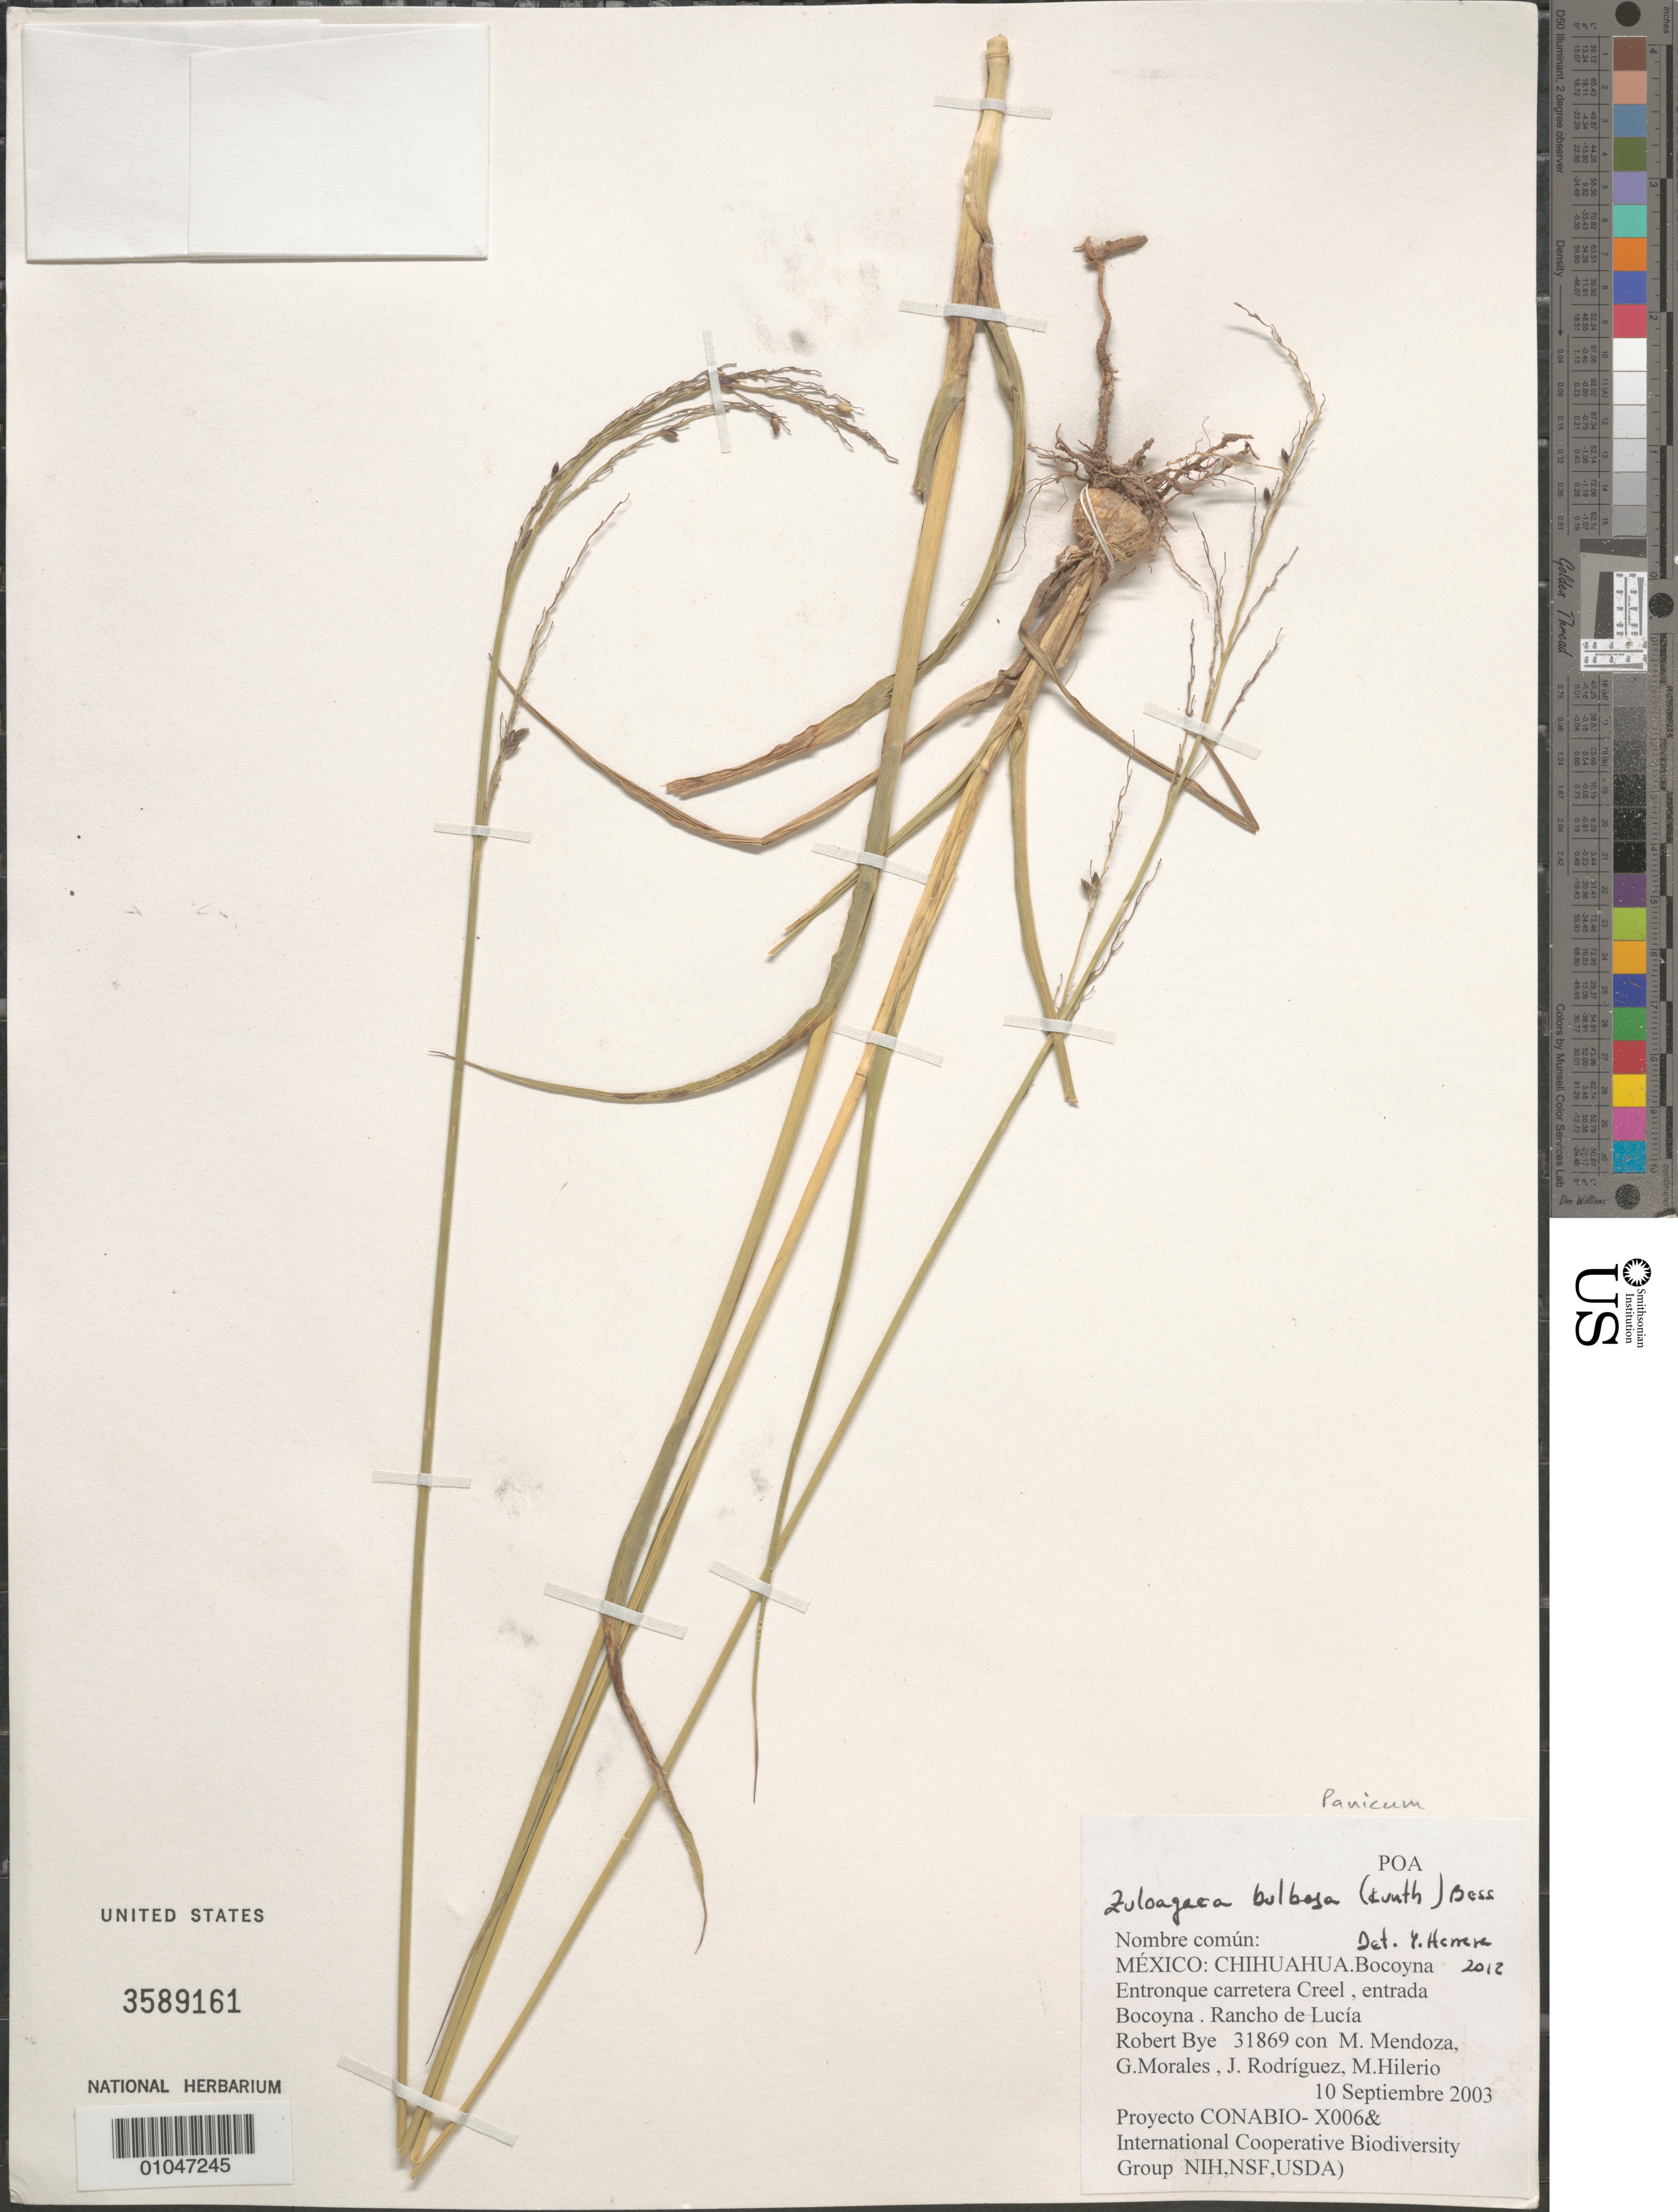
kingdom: Plantae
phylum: Tracheophyta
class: Liliopsida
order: Poales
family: Poaceae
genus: Zuloagaea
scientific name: Zuloagaea bulbosa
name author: (Kunth) E. Bess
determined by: Herrera Arrieta, Y., (CIIDIR), Instituto Politecnico Nacional (MEXICO)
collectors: R. A. Bye, M. Mendoza Garcia, G. Morales, J. Rodríguez & M. Hilerio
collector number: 31869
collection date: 2003-09-10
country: Mexico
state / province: Chihuahua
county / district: Bocoyna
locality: Entronque carretera Creel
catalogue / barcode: US 3589161